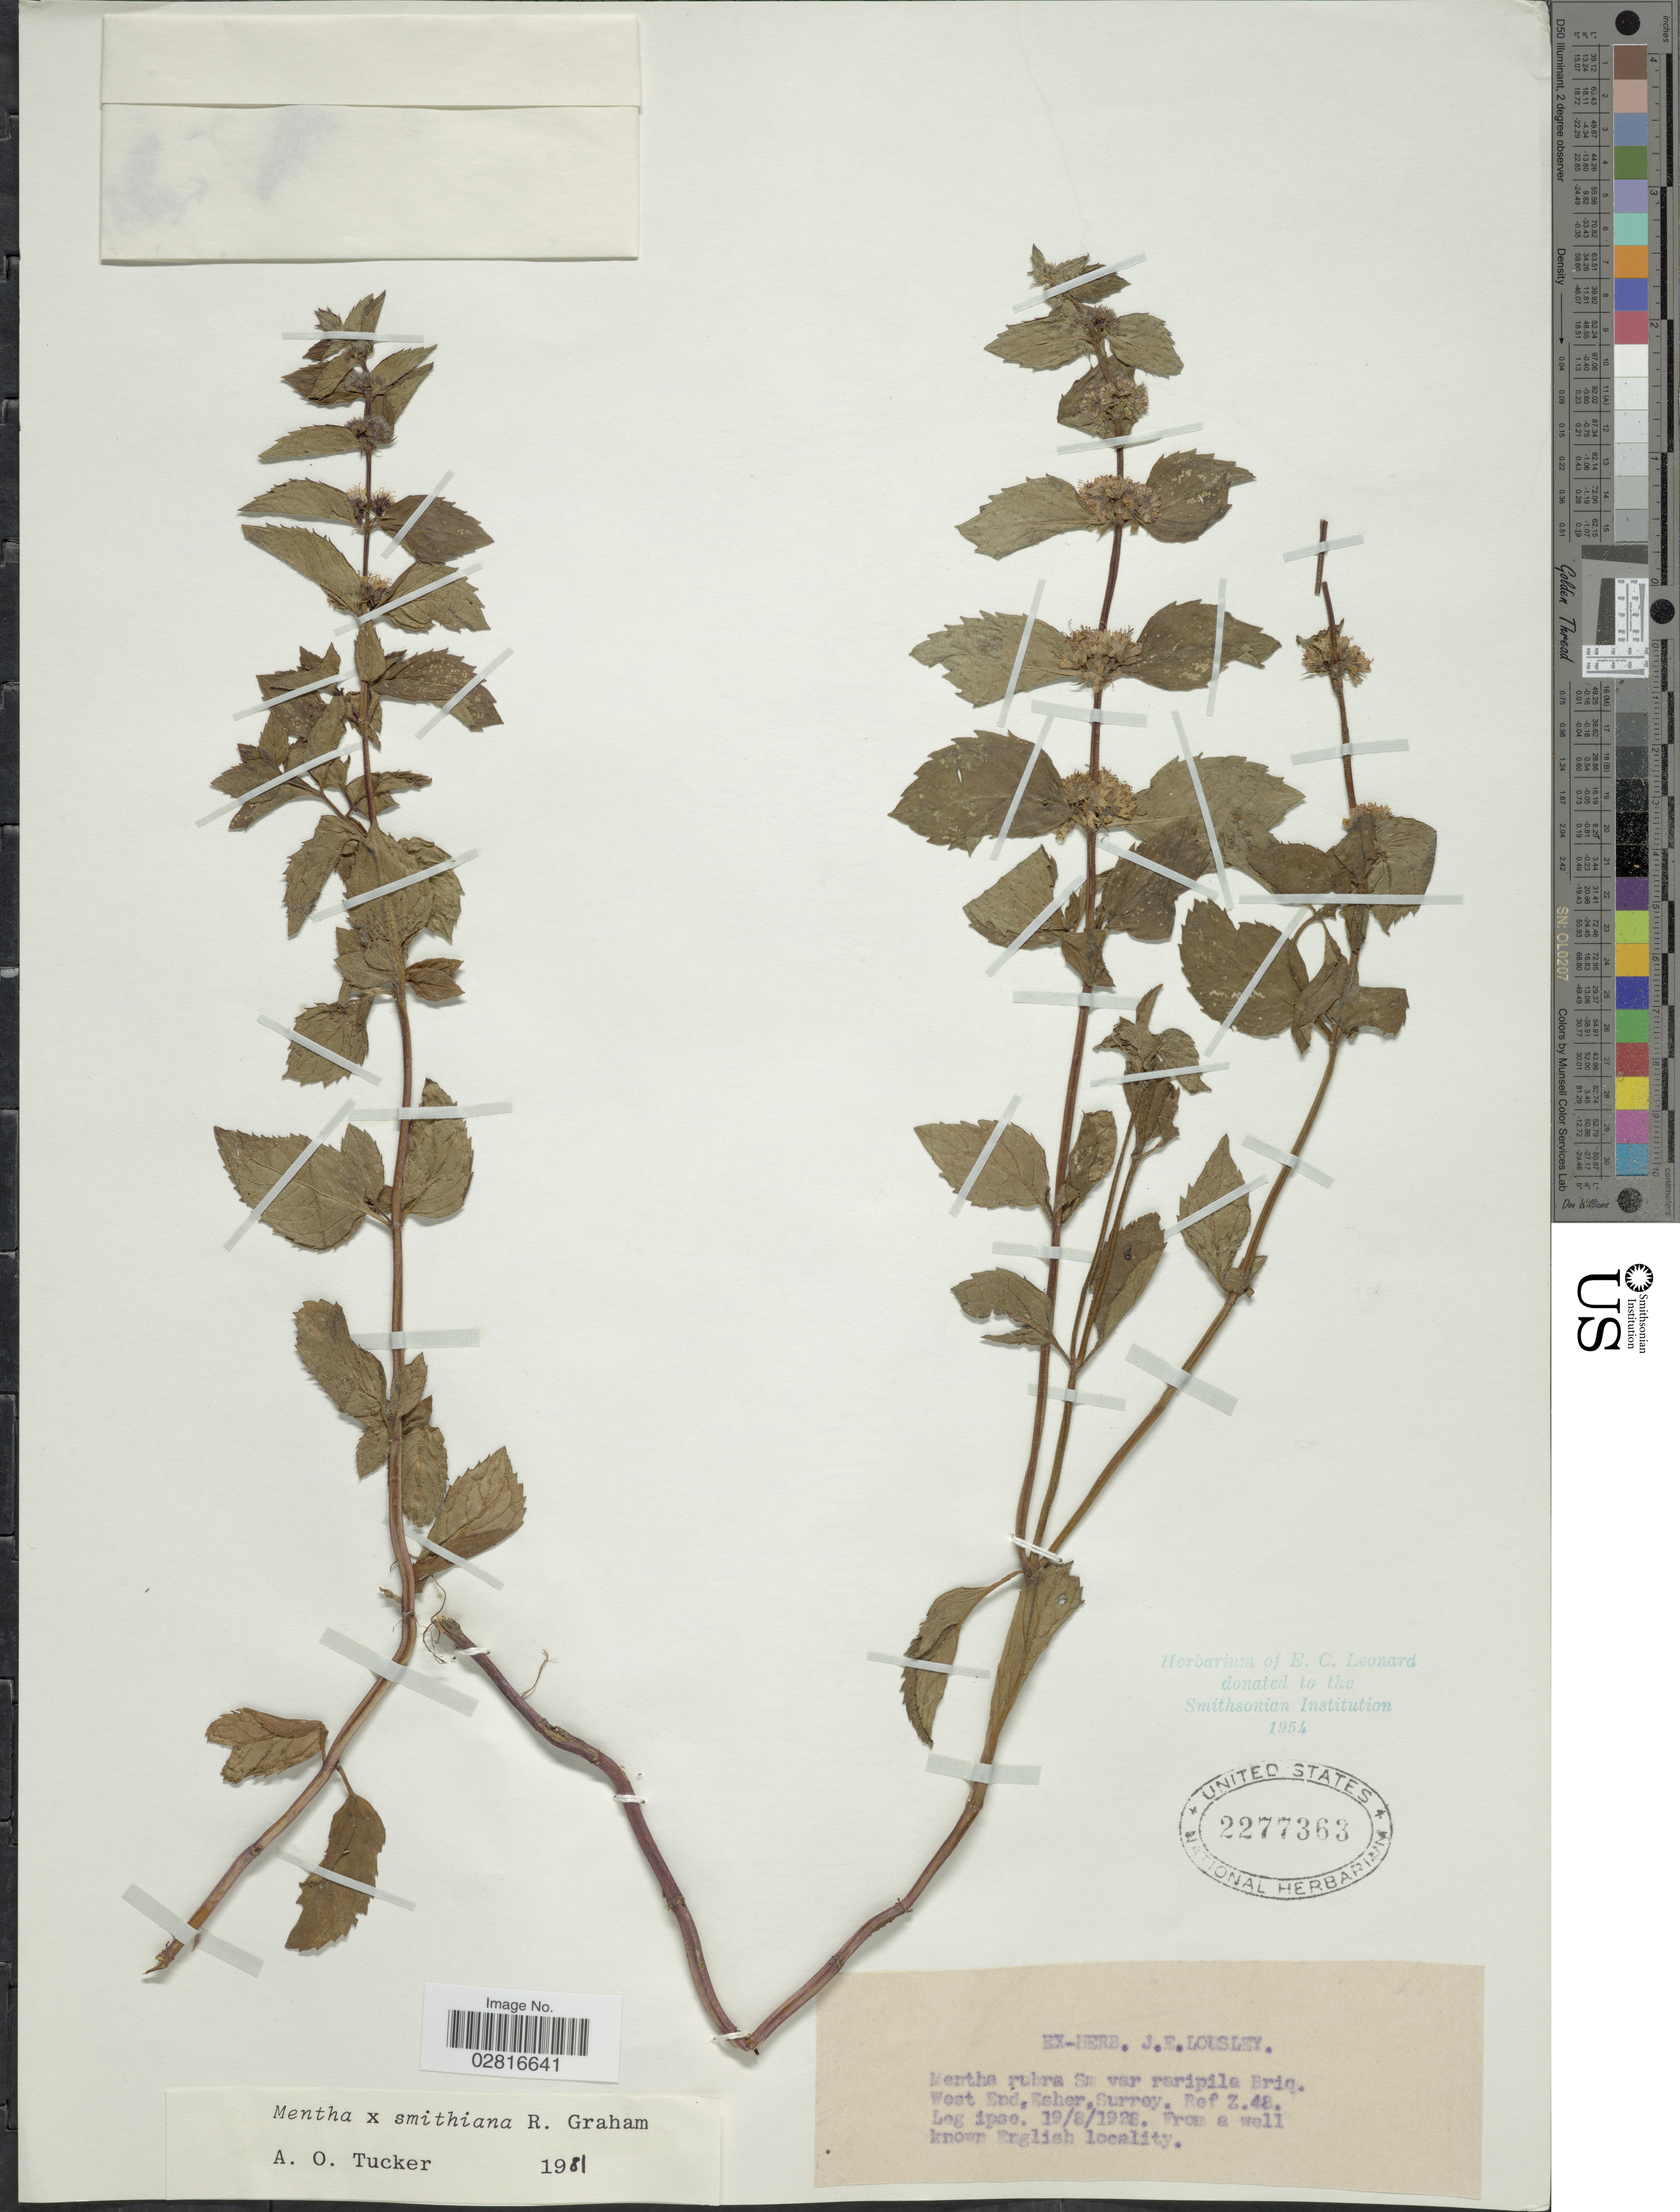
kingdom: Plantae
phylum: Tracheophyta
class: Magnoliopsida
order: Lamiales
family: Lamiaceae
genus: Mentha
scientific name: Mentha x smithiana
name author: R.A. Graham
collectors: J. Lousley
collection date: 1928-08-19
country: United Kingdom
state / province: England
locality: West End, Esher, Surrey. Ref Z.48. From a well known English locality.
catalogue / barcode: US 2277363